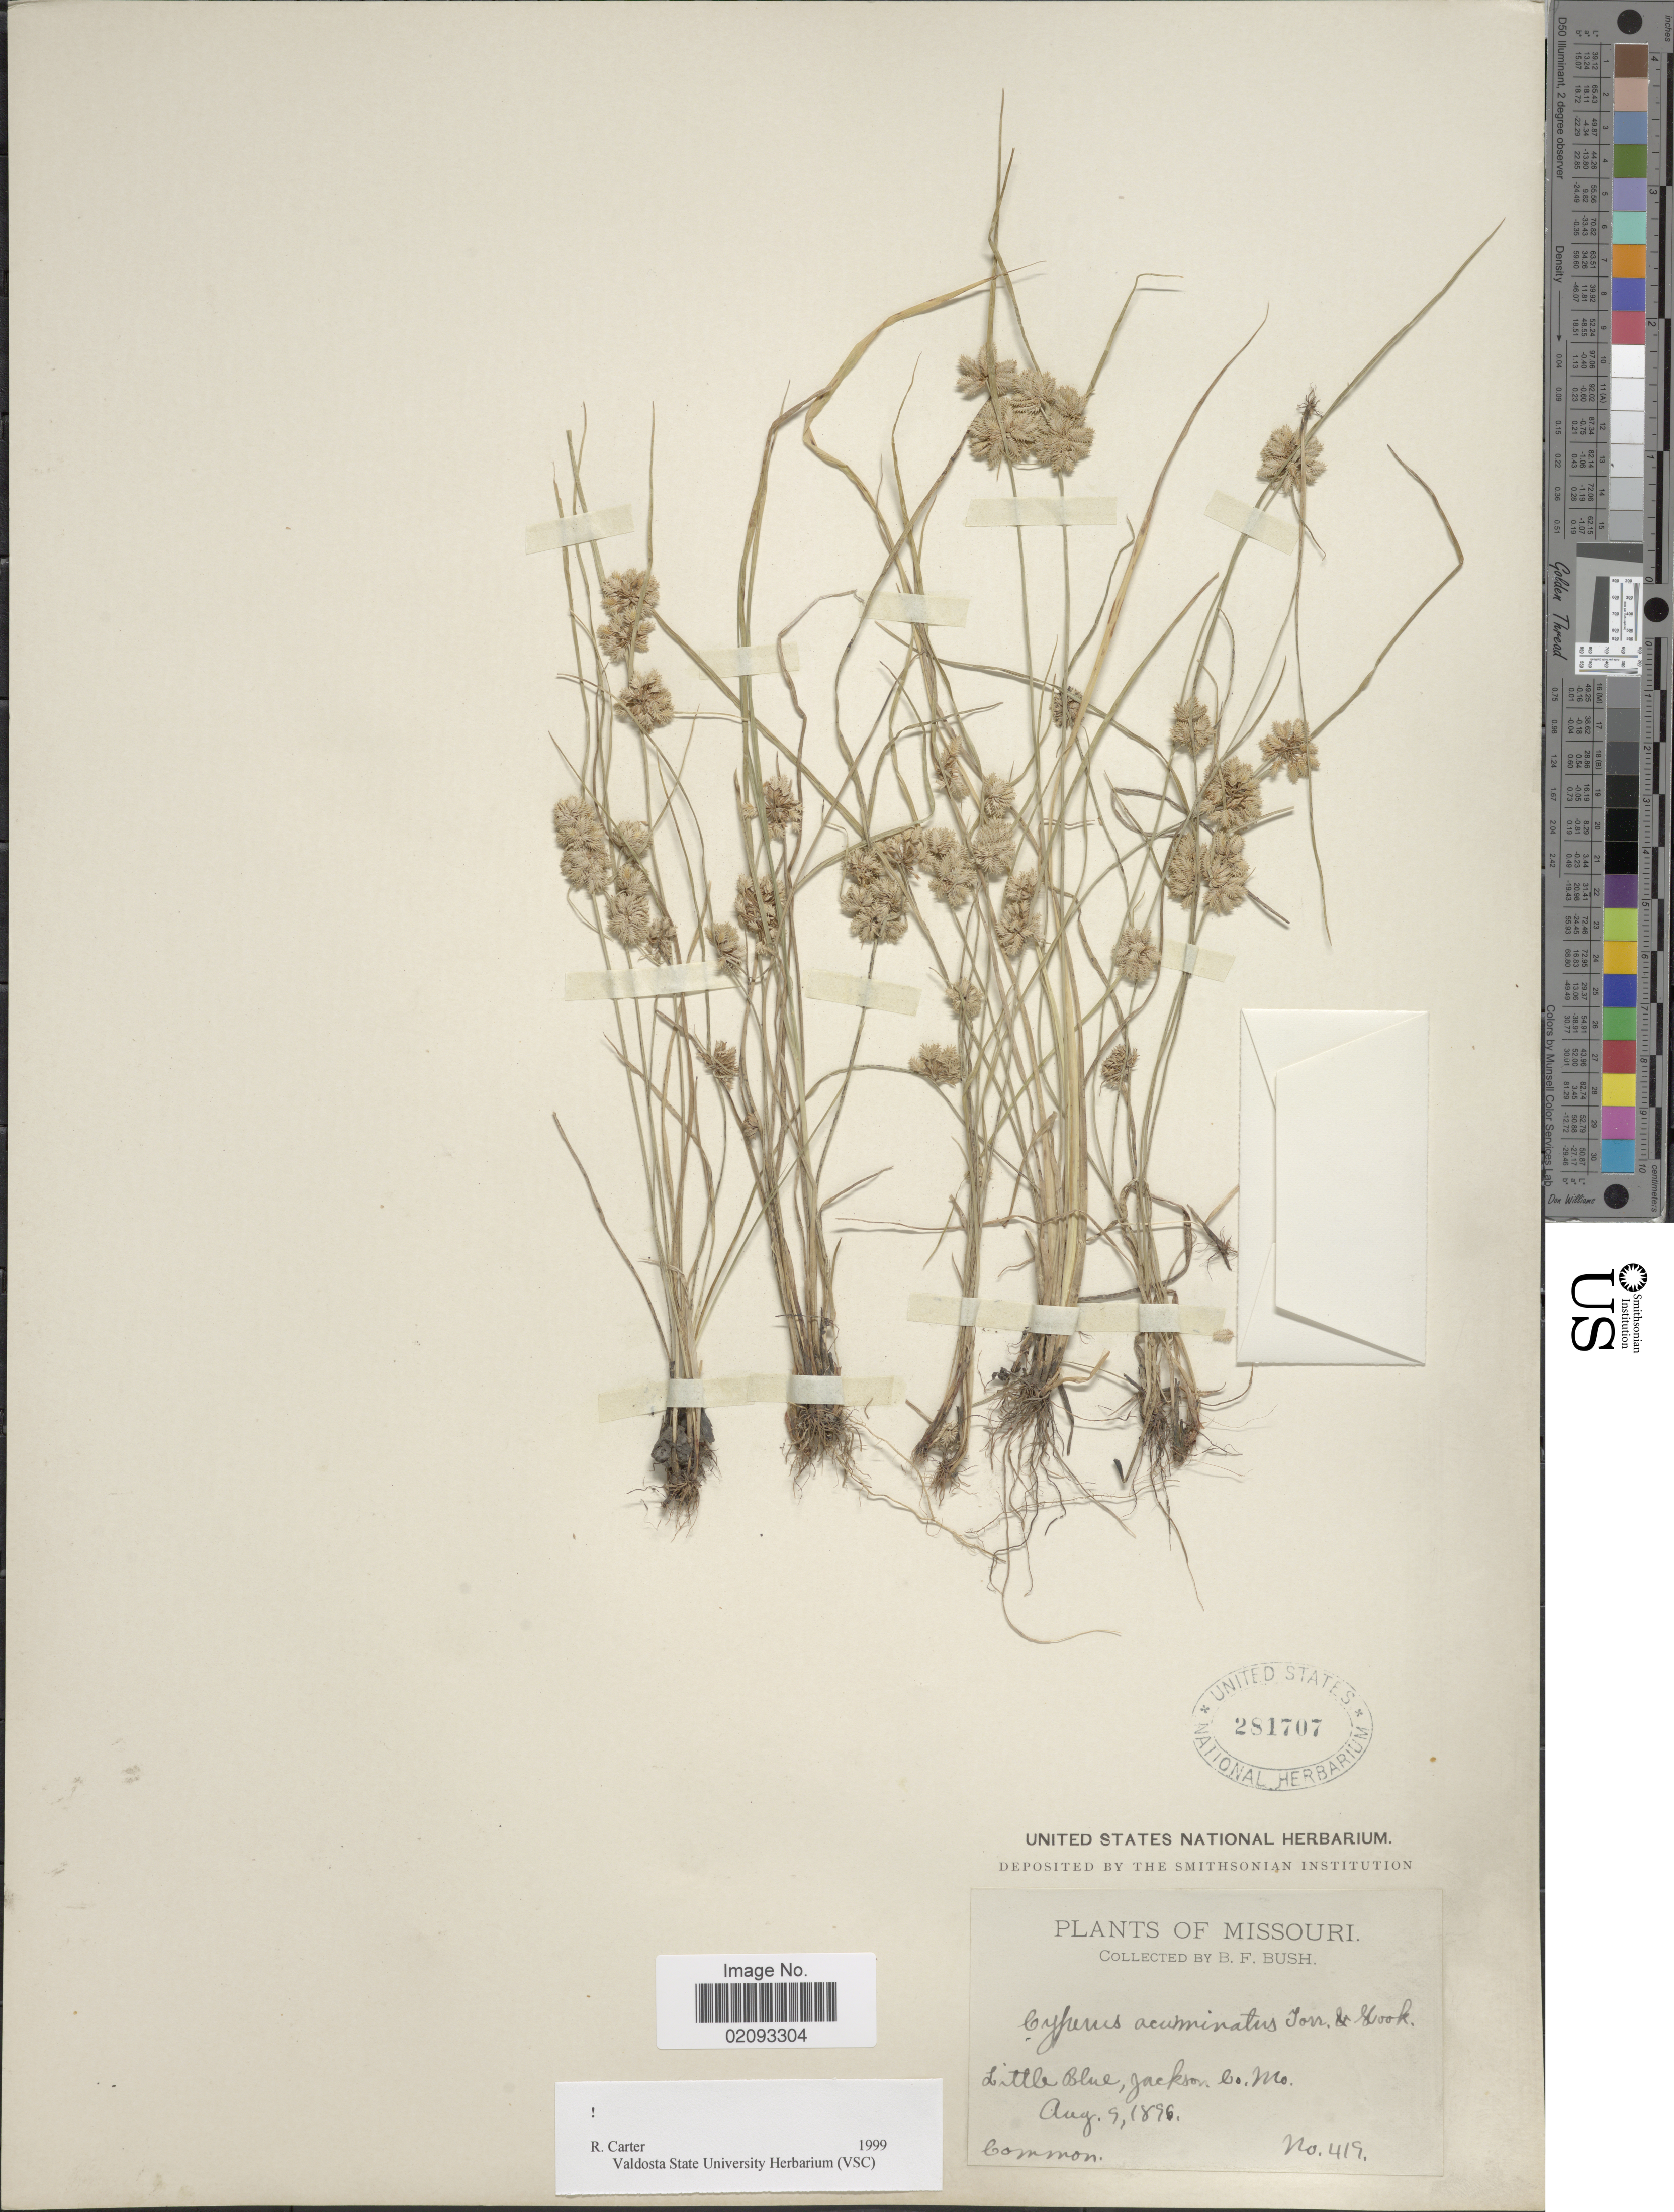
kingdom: Plantae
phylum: Tracheophyta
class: Liliopsida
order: Poales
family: Cyperaceae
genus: Cyperus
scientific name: Cyperus acuminatus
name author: Torr. & Hook.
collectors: B. F. Bush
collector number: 419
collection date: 1896-08-09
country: United States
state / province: Missouri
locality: Little Blue, Jackson Co.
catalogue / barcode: US 281707